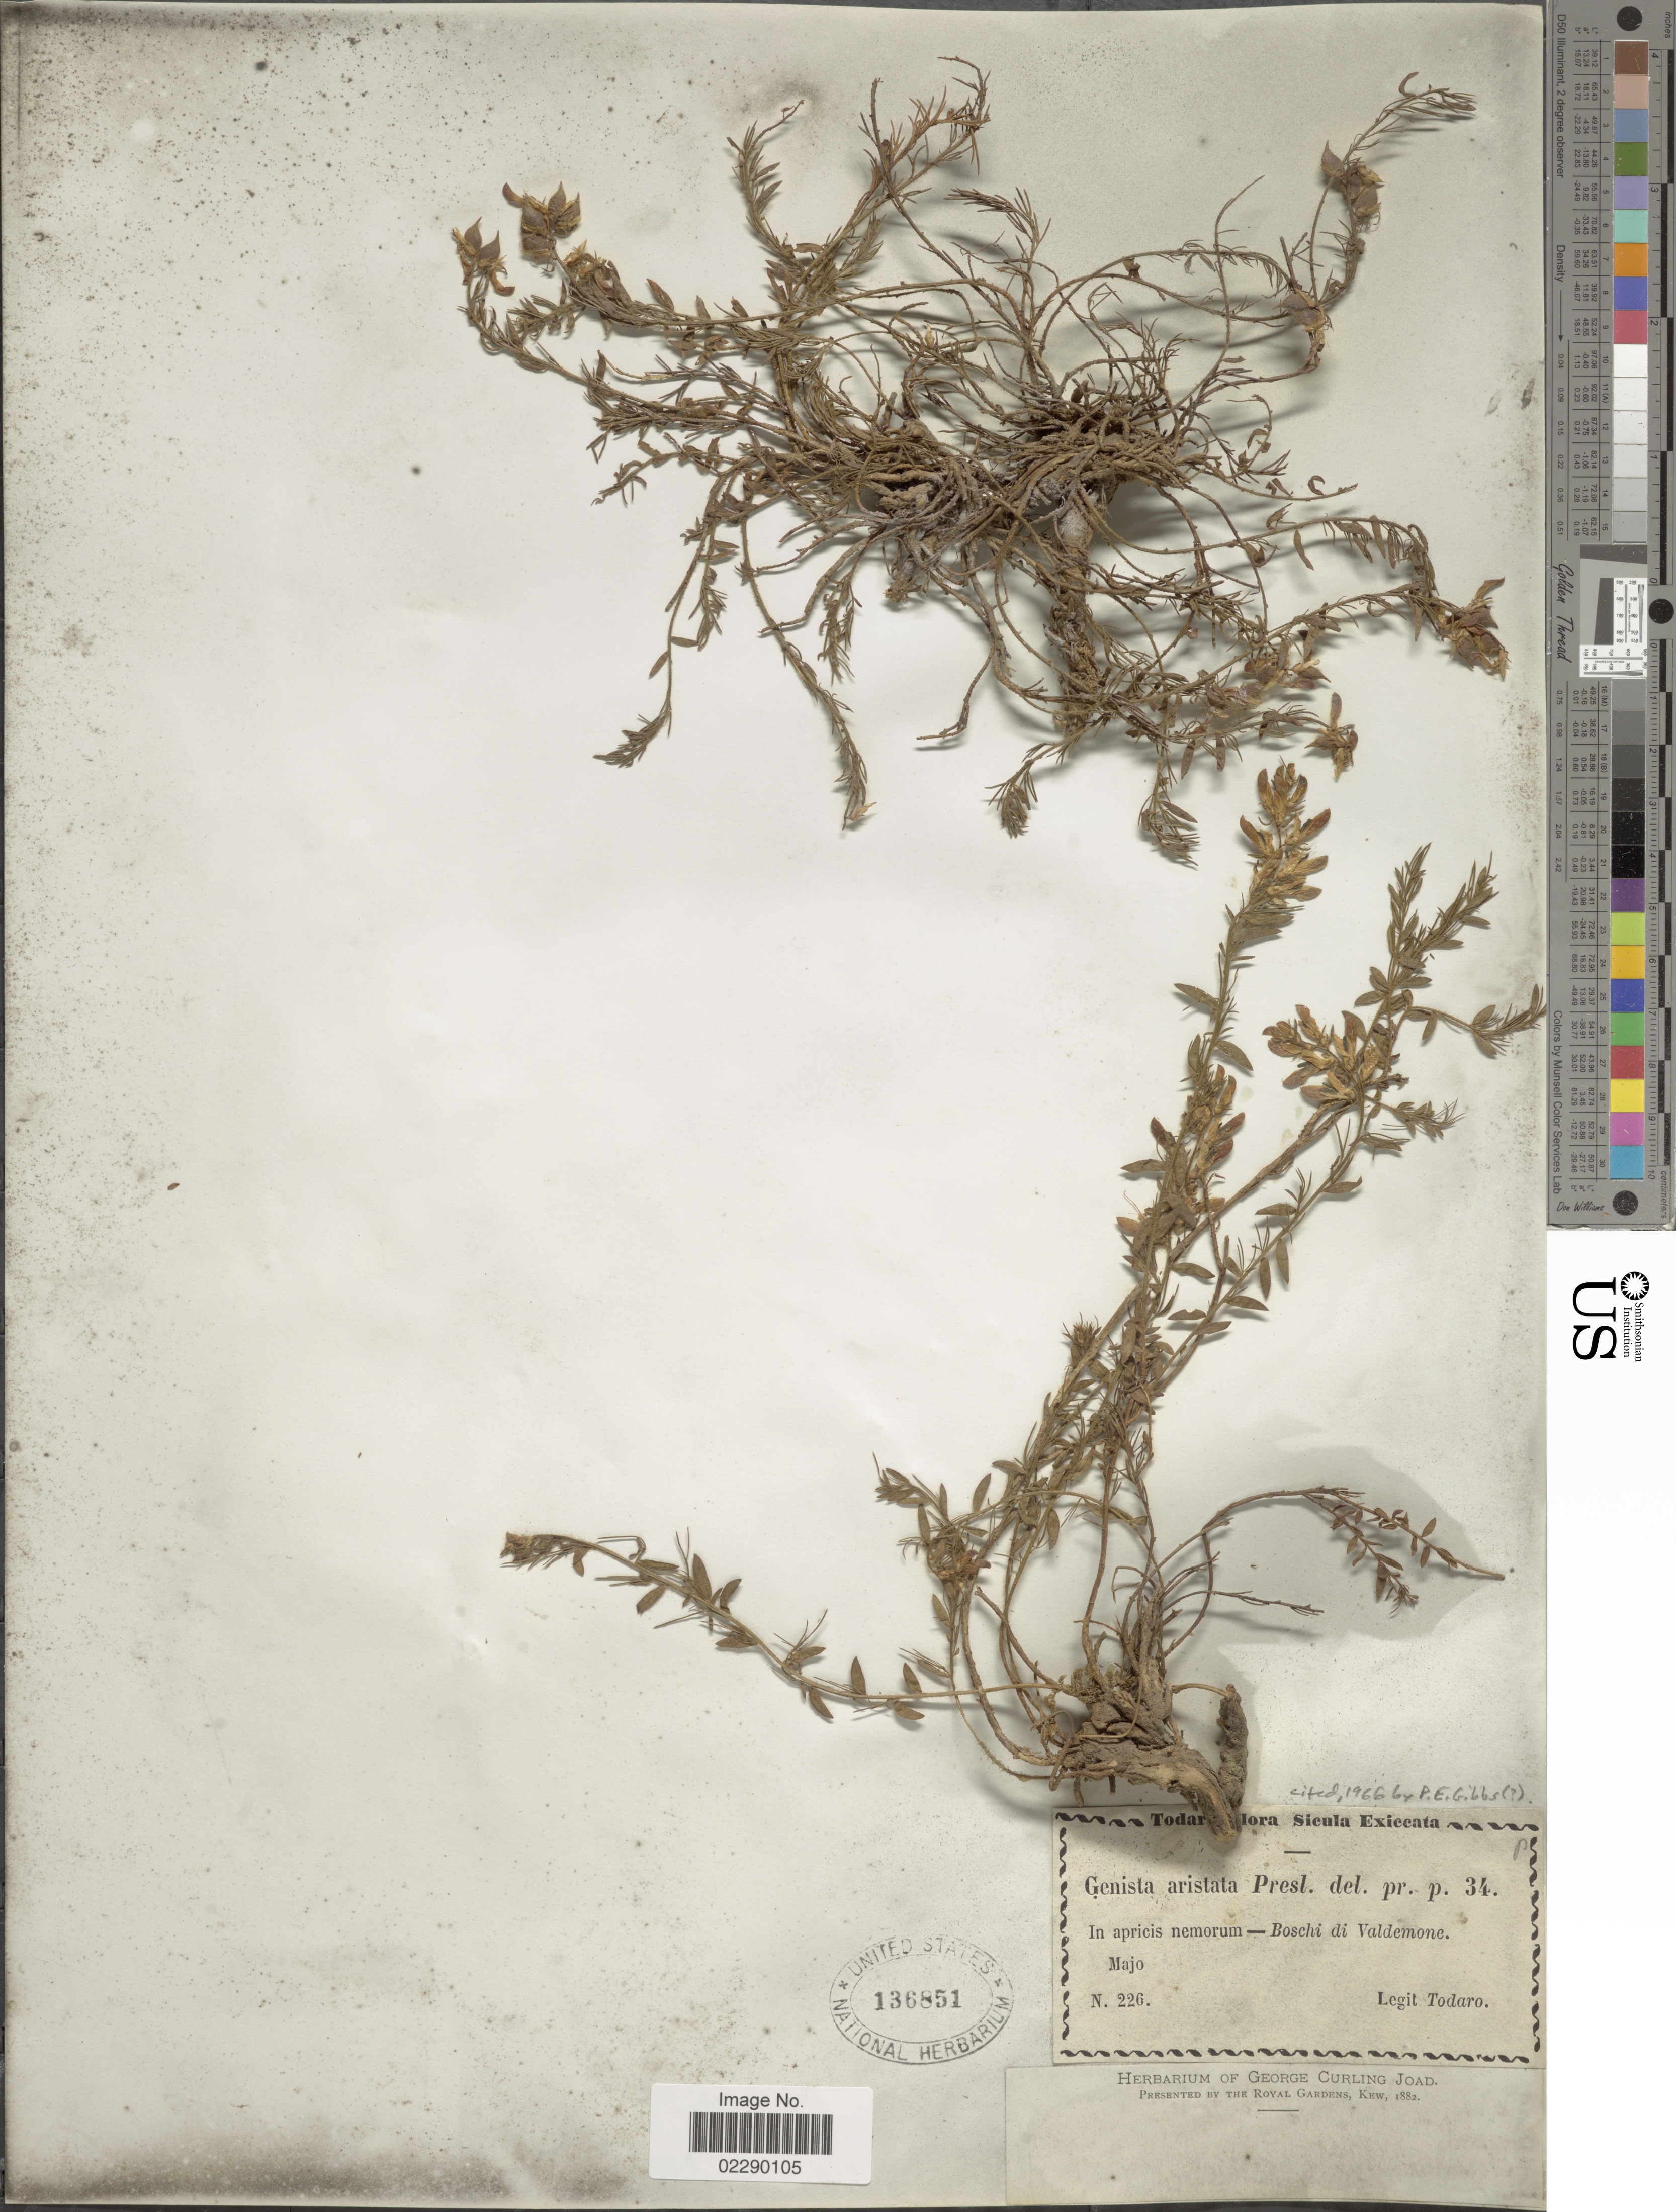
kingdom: Plantae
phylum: Tracheophyta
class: Magnoliopsida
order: Fabales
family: Fabaceae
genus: Genista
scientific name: Genista aristata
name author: C. Presl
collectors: Todaro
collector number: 226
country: Italy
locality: In apricis nemorum - Boschi di Valdemone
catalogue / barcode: US 136851